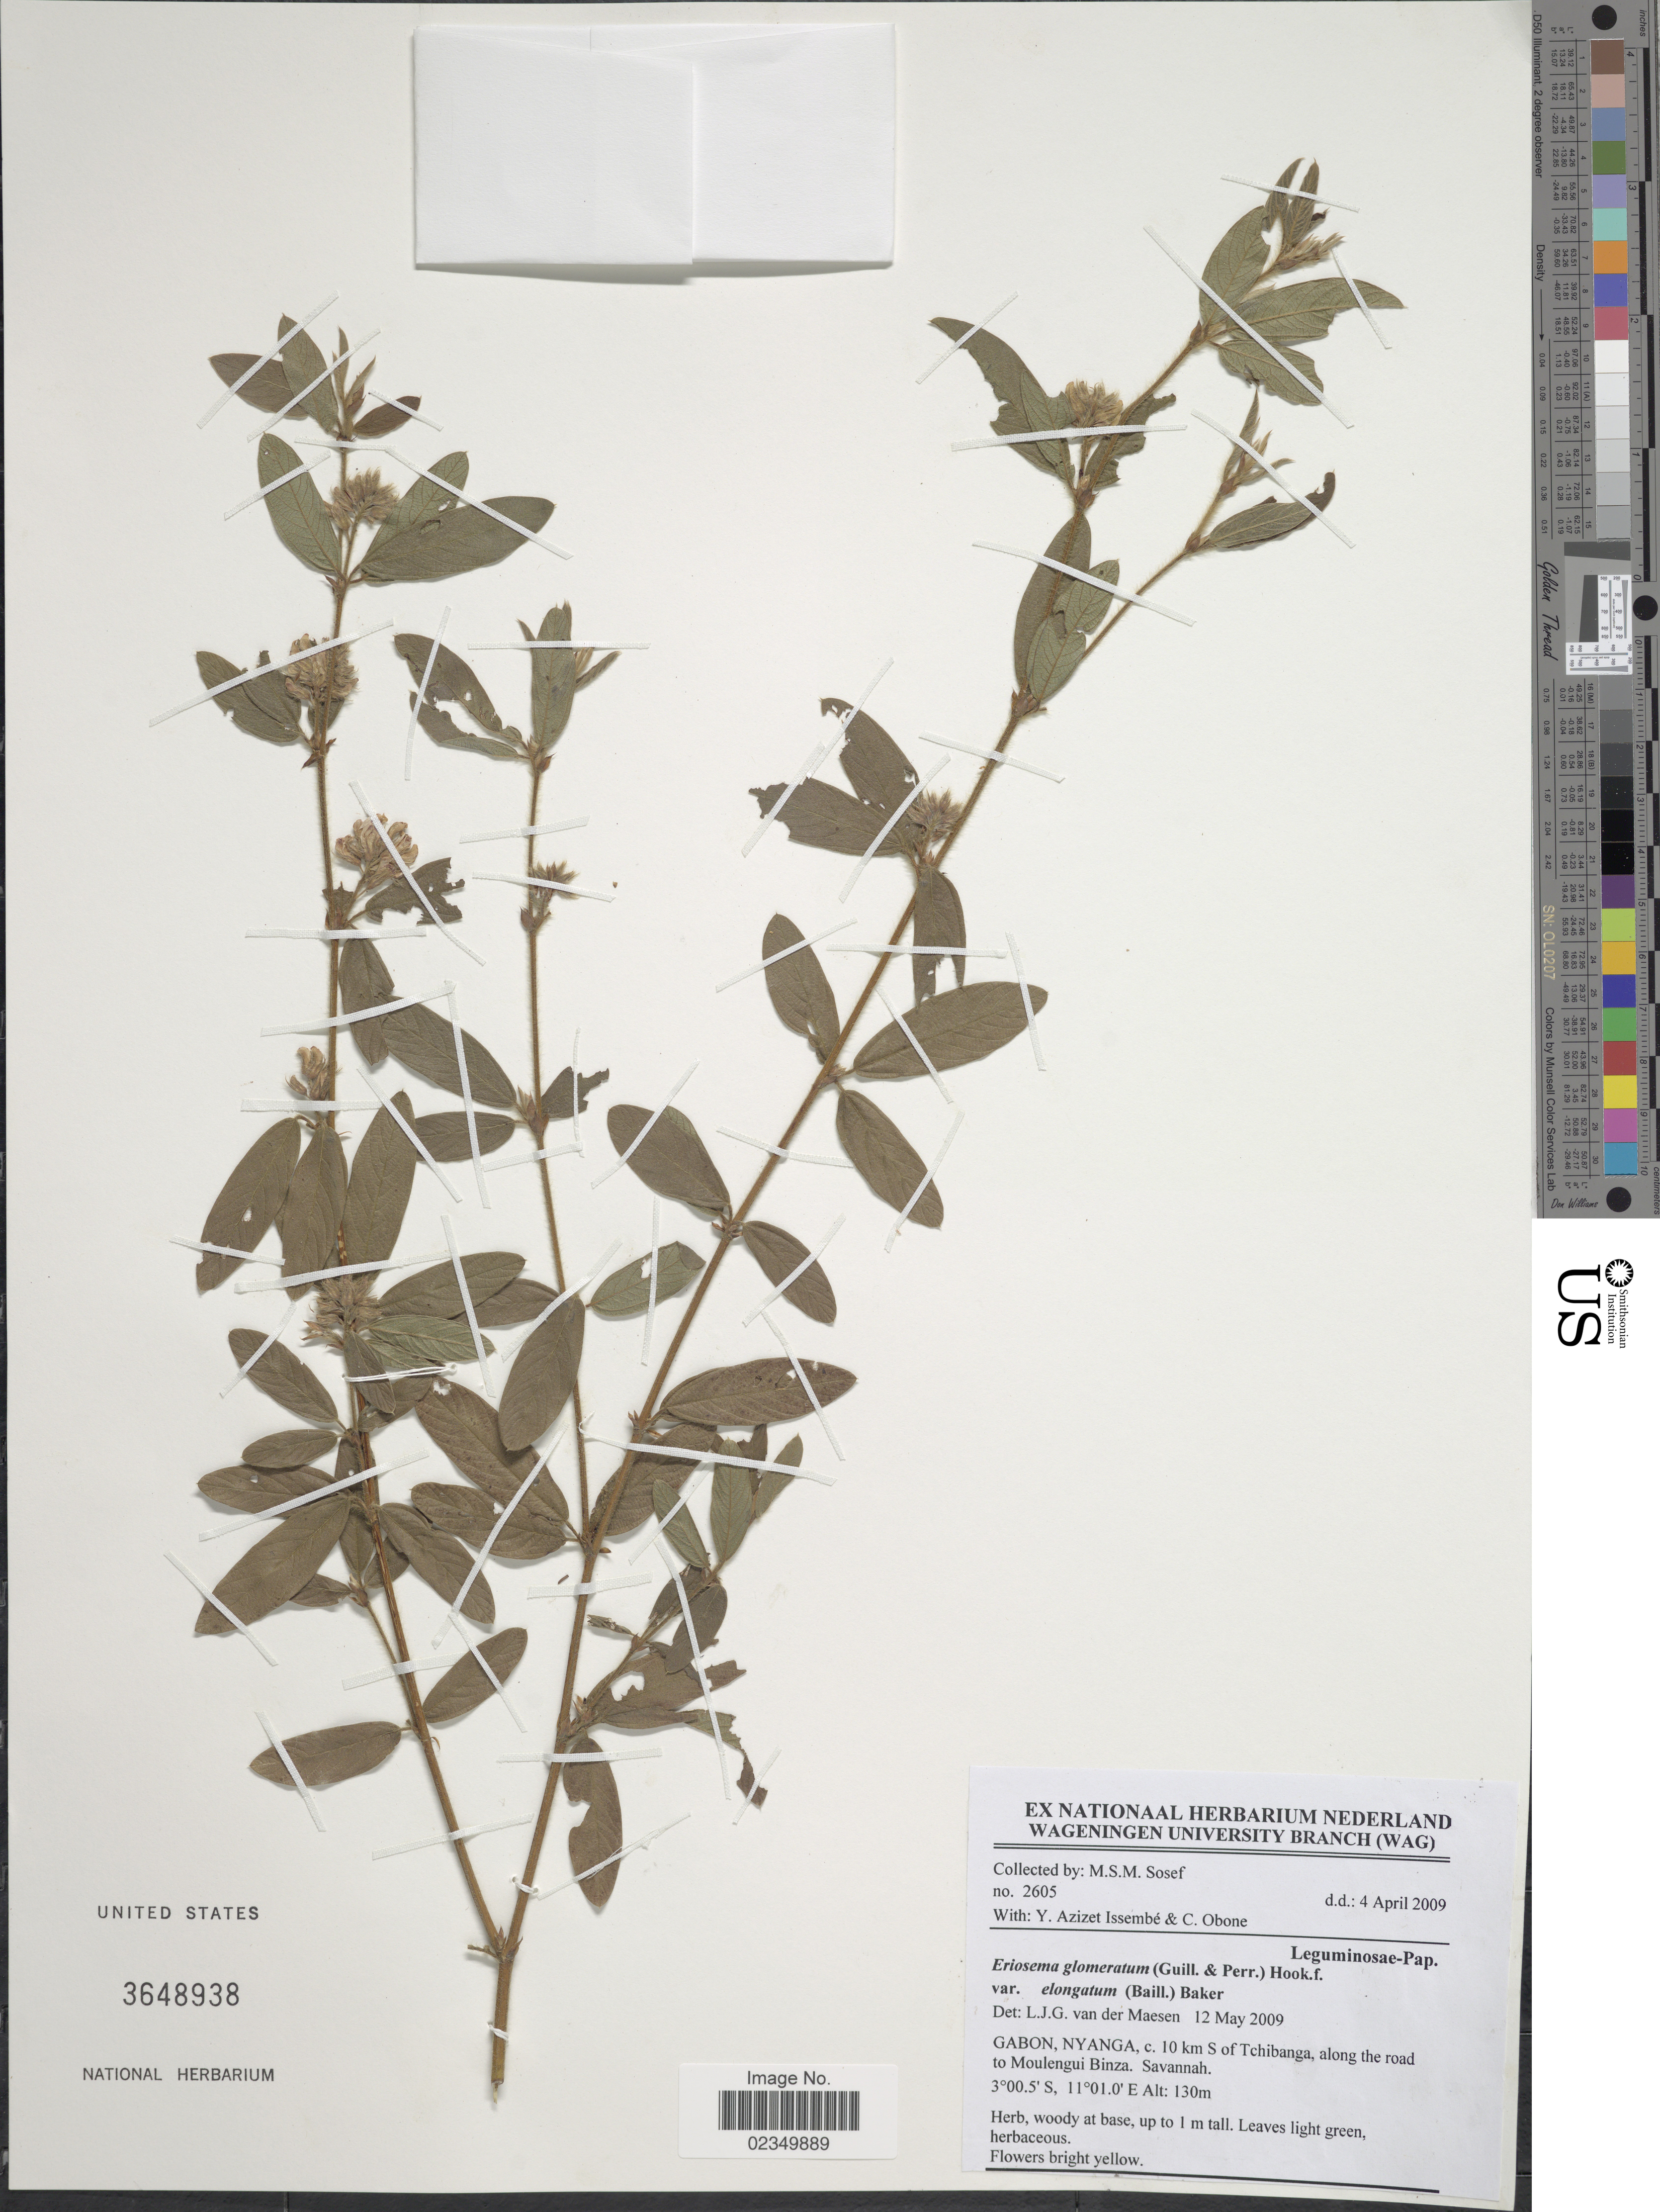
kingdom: Plantae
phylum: Tracheophyta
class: Magnoliopsida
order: Fabales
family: Fabaceae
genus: Eriosema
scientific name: Eriosema glomeratum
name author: (Guill. & Perr.) Hook. f.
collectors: M. Sosef, Y. Issembe & C. Obone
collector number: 2605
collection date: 2009-04-04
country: Gabon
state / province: Nyanga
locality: C. 10 km S of Tchibanga, along the road to Moulengui Binza. Savannah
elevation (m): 130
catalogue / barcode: US 3648938